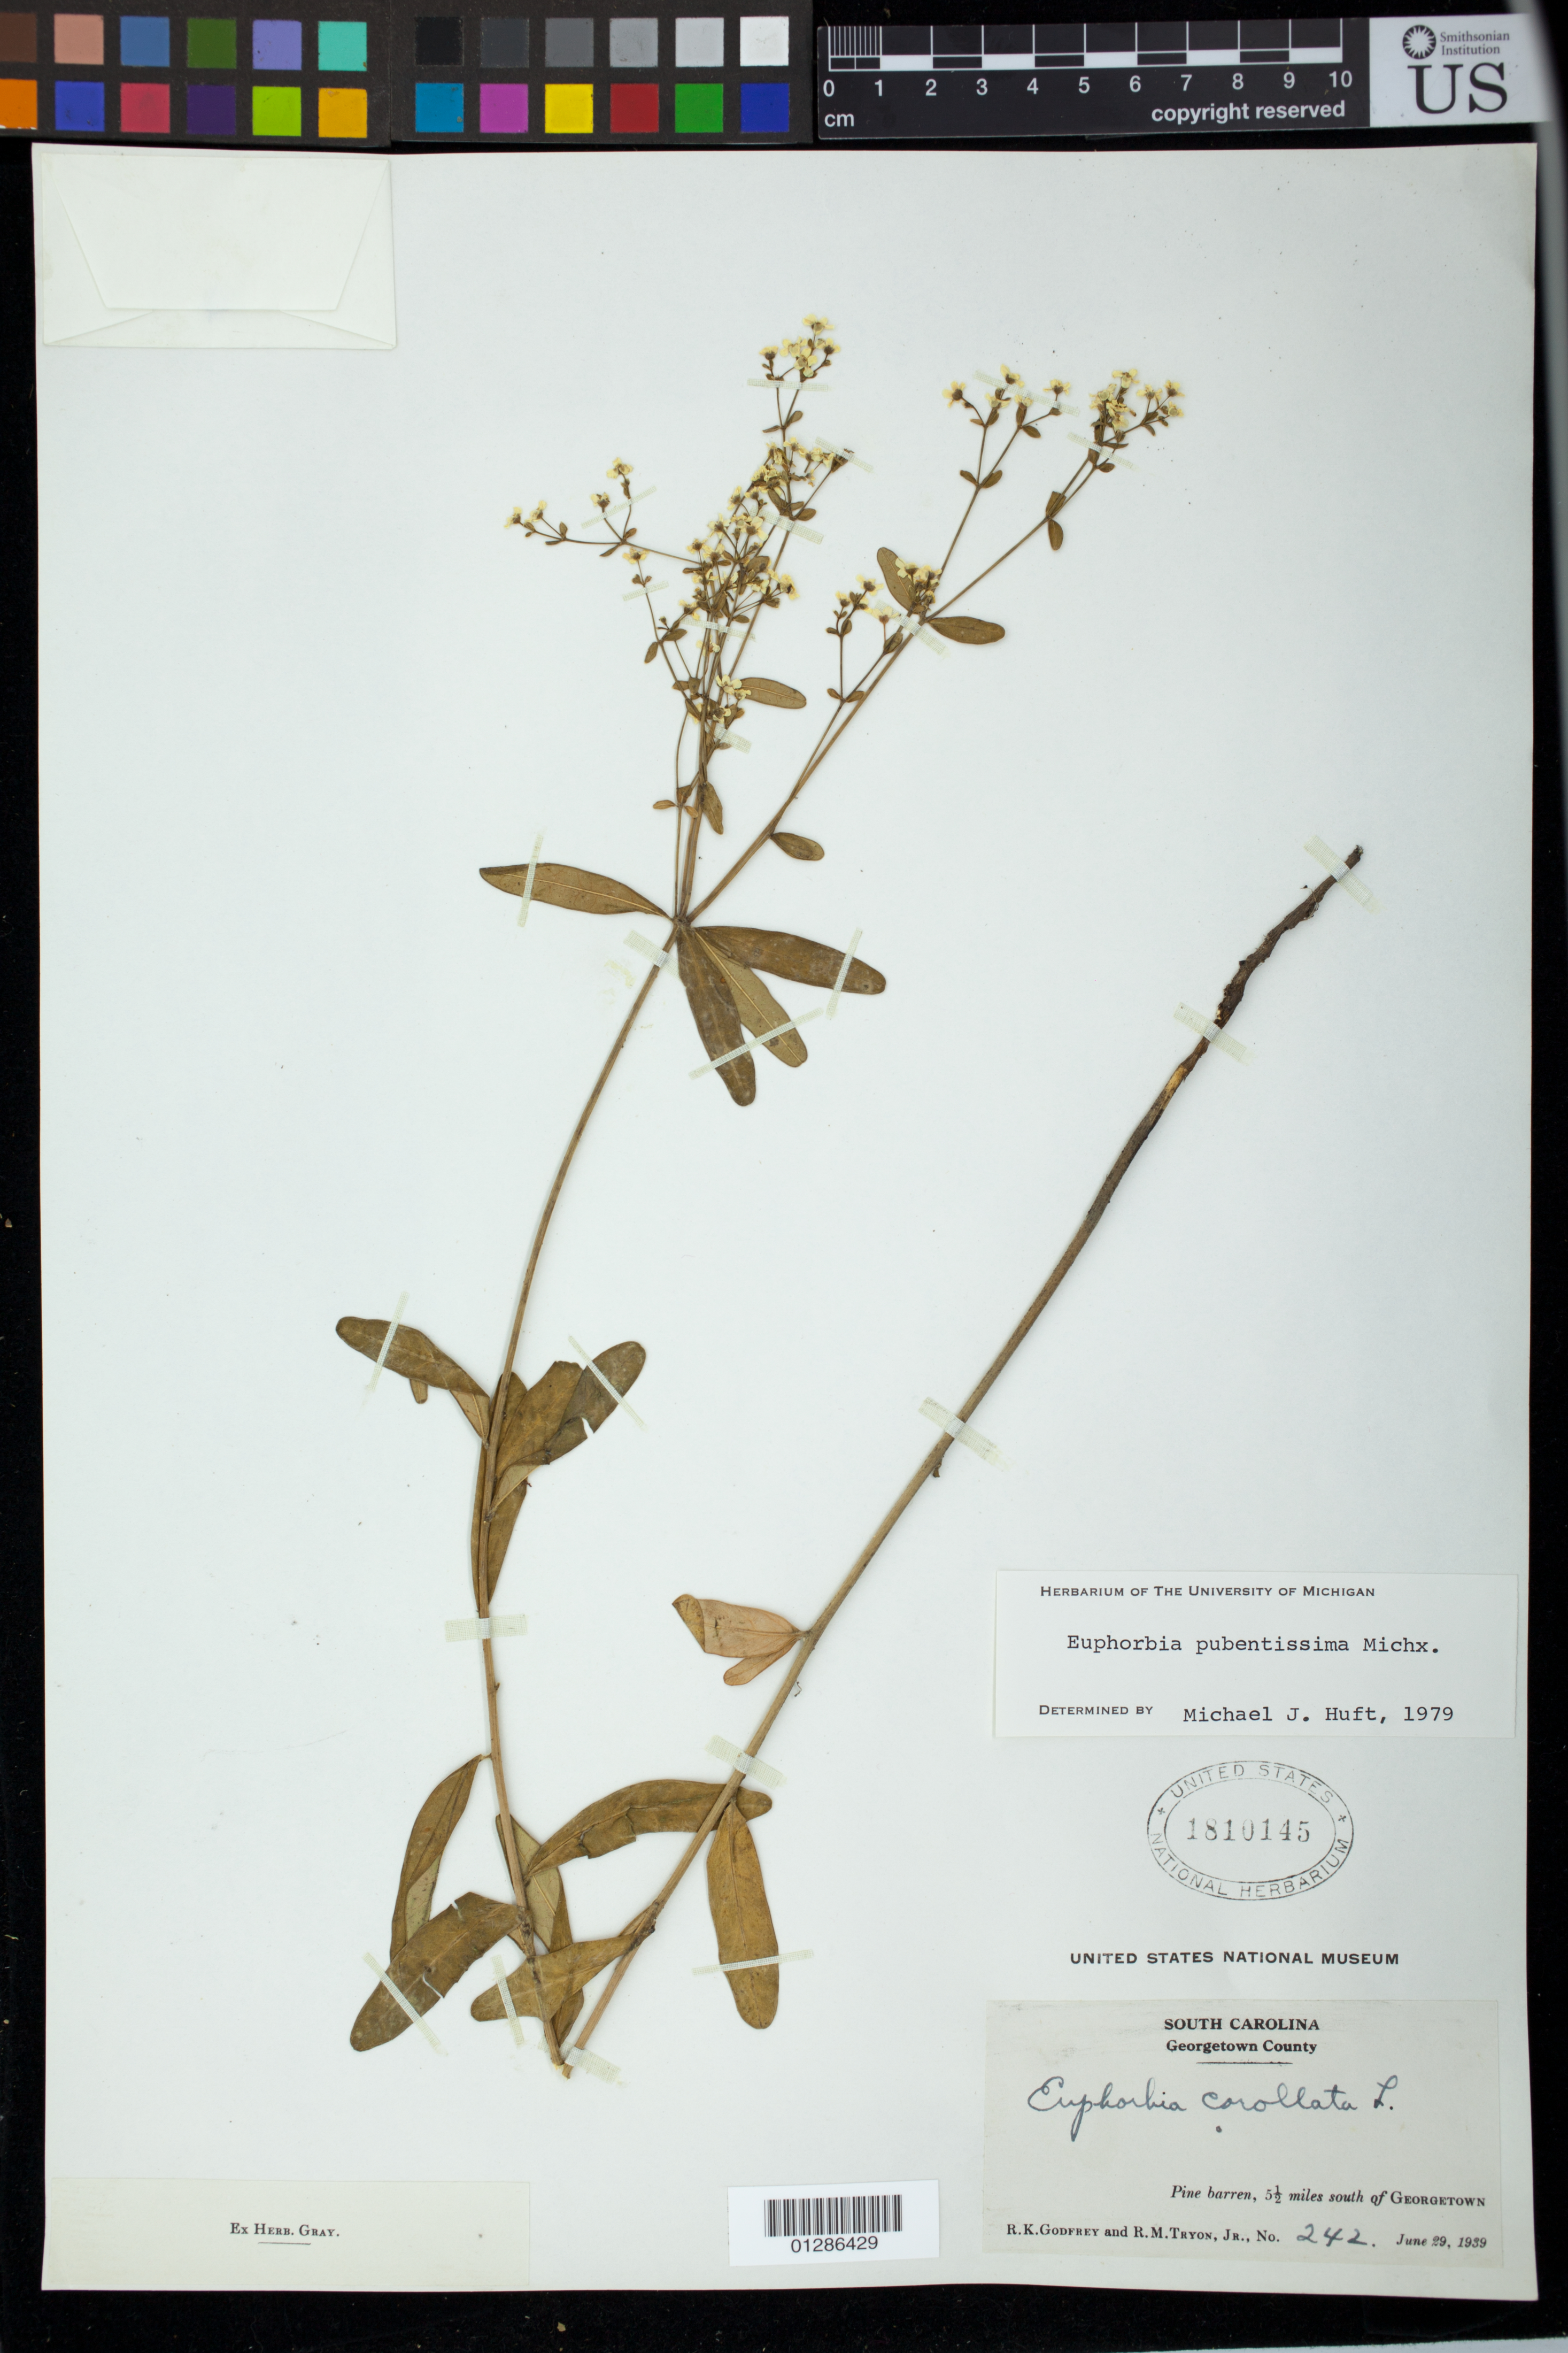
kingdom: Plantae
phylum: Tracheophyta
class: Magnoliopsida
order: Malpighiales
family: Euphorbiaceae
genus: Euphorbia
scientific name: Euphorbia pubentissima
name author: Michx.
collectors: R. M. Tryon & R. K. Godfrey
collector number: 242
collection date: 1939-06-29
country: United States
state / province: South Carolina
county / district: Georgetown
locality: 5 1/2 miles south of Georgetown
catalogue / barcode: US 1810145